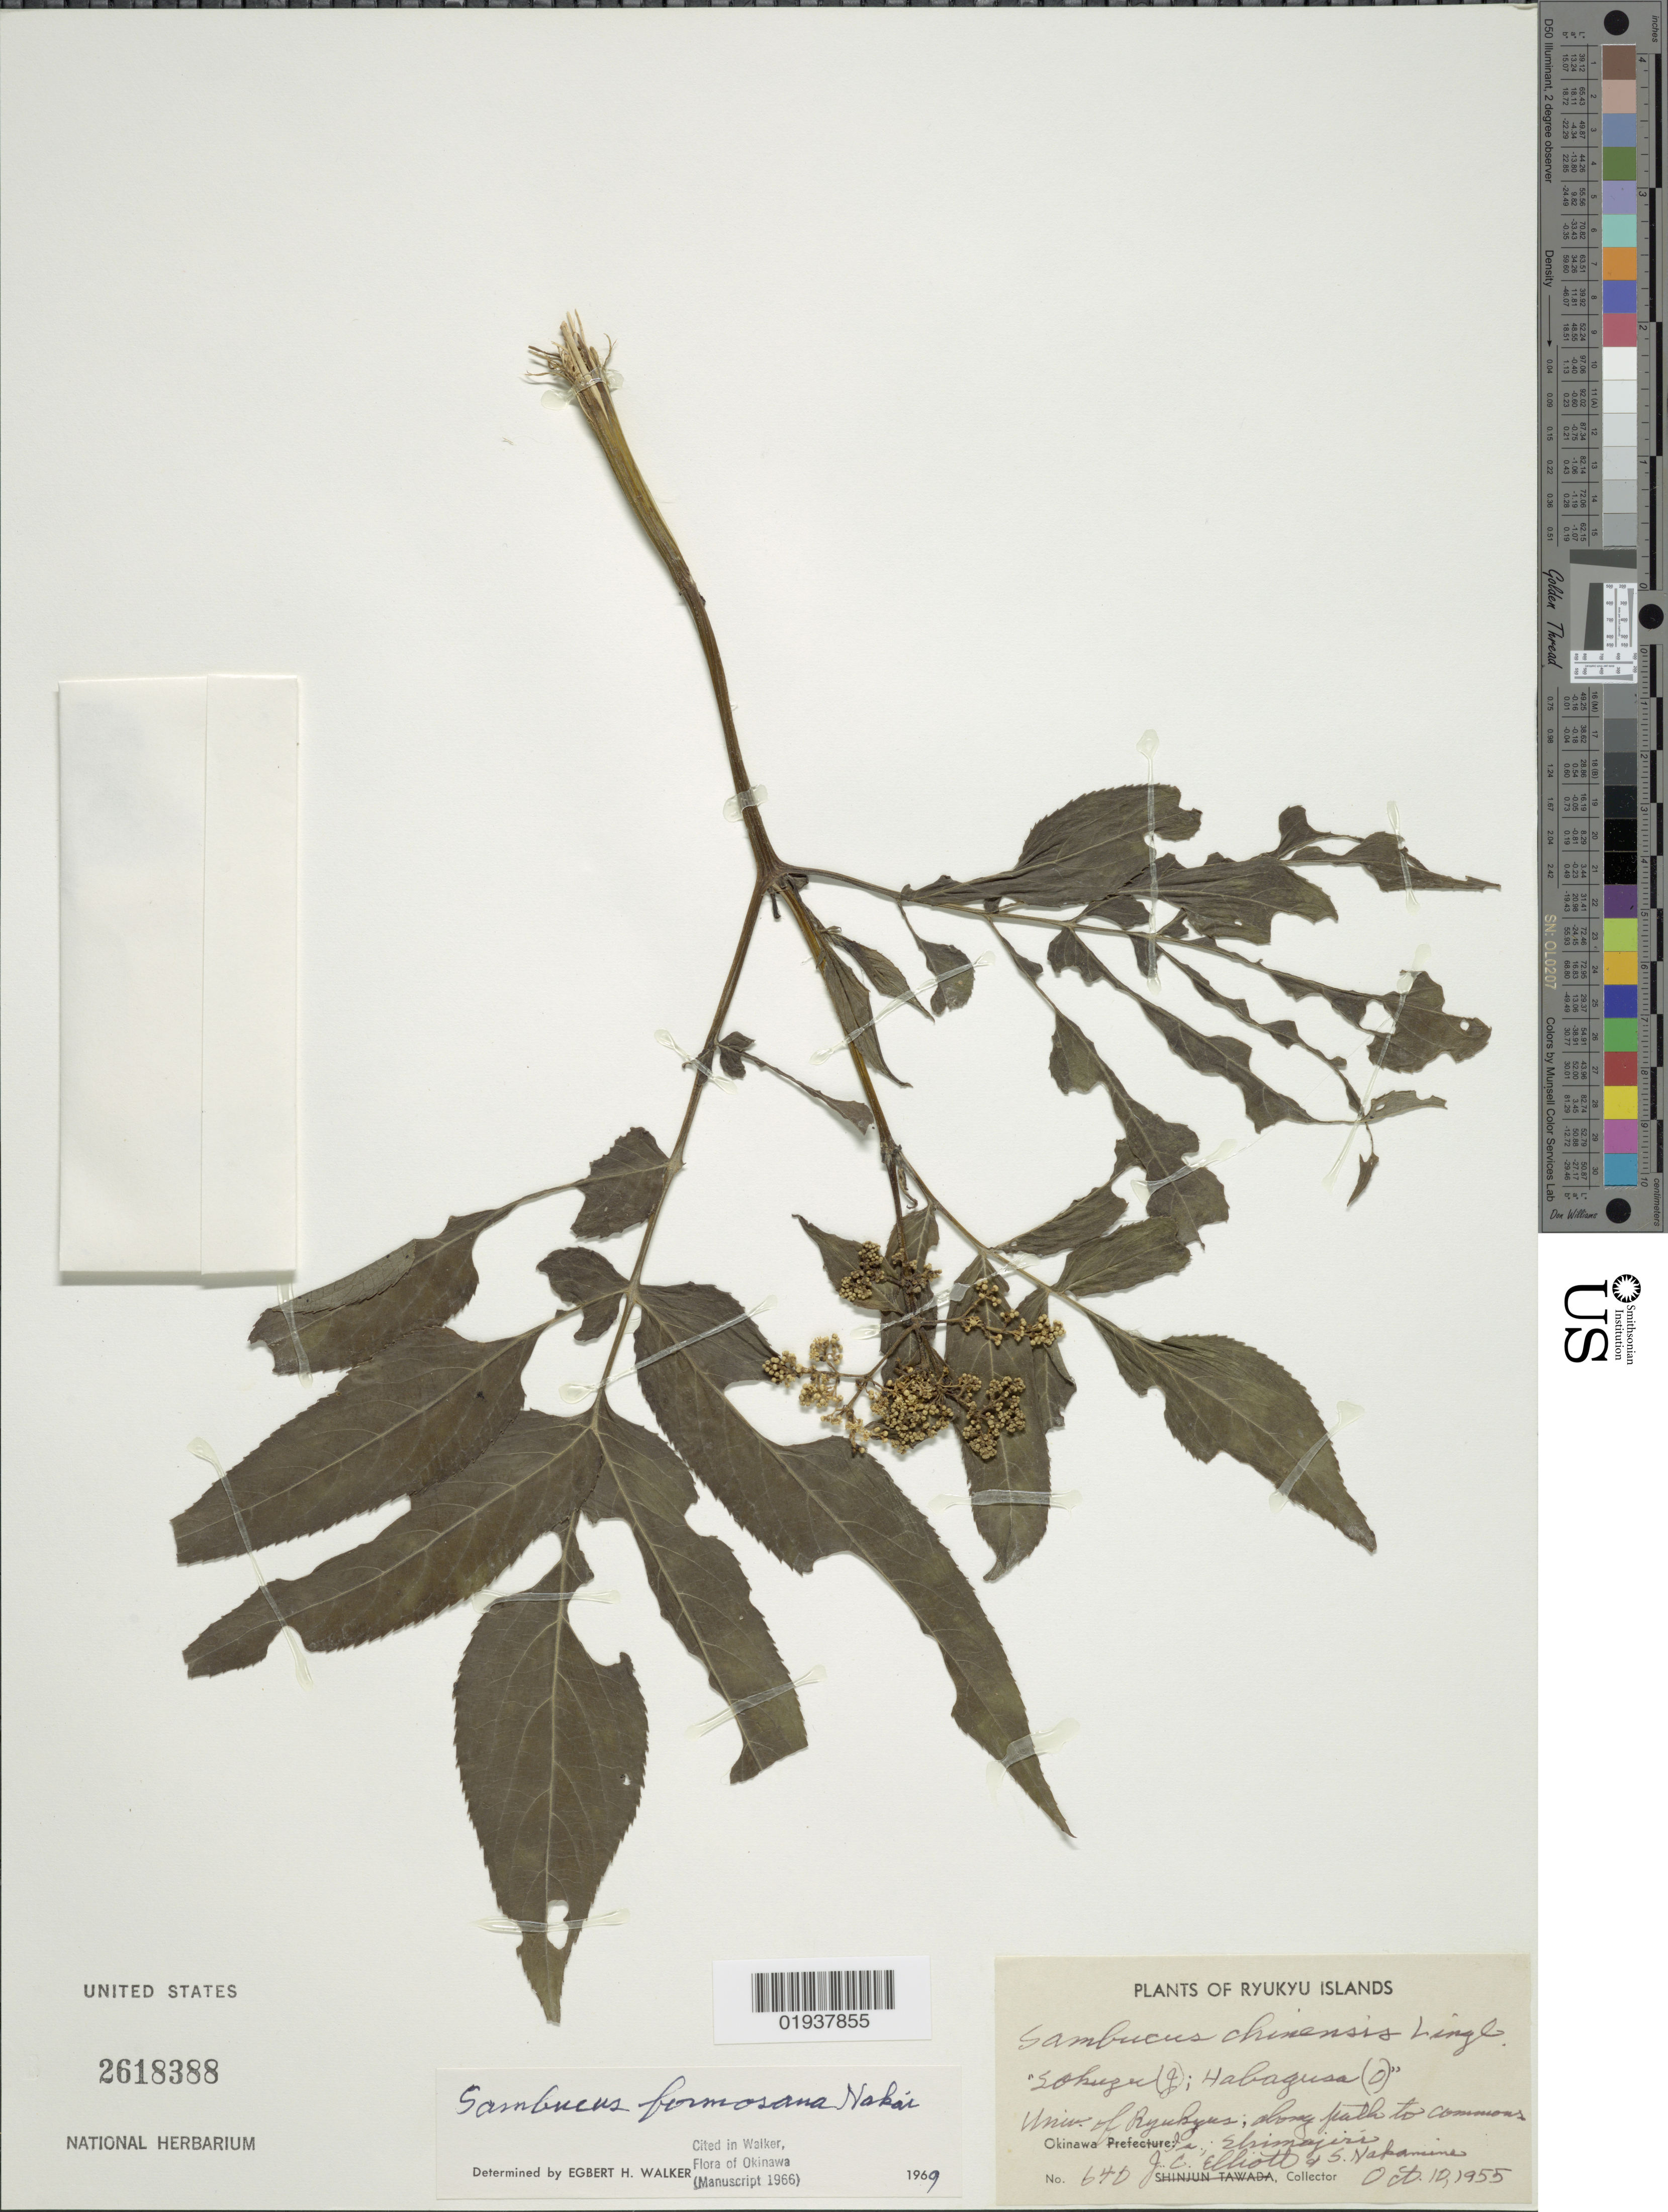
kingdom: Plantae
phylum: Tracheophyta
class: Magnoliopsida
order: Dipsacales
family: Viburnaceae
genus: Sambucus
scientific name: Sambucus javanica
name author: Blume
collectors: J. C. Elliott & S. Nakamine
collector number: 640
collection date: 1955-10-10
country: Japan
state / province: Okinawa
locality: Ryukyu Islands. Okinawa Prefecture: In Shimajiri.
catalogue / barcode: US 2618388